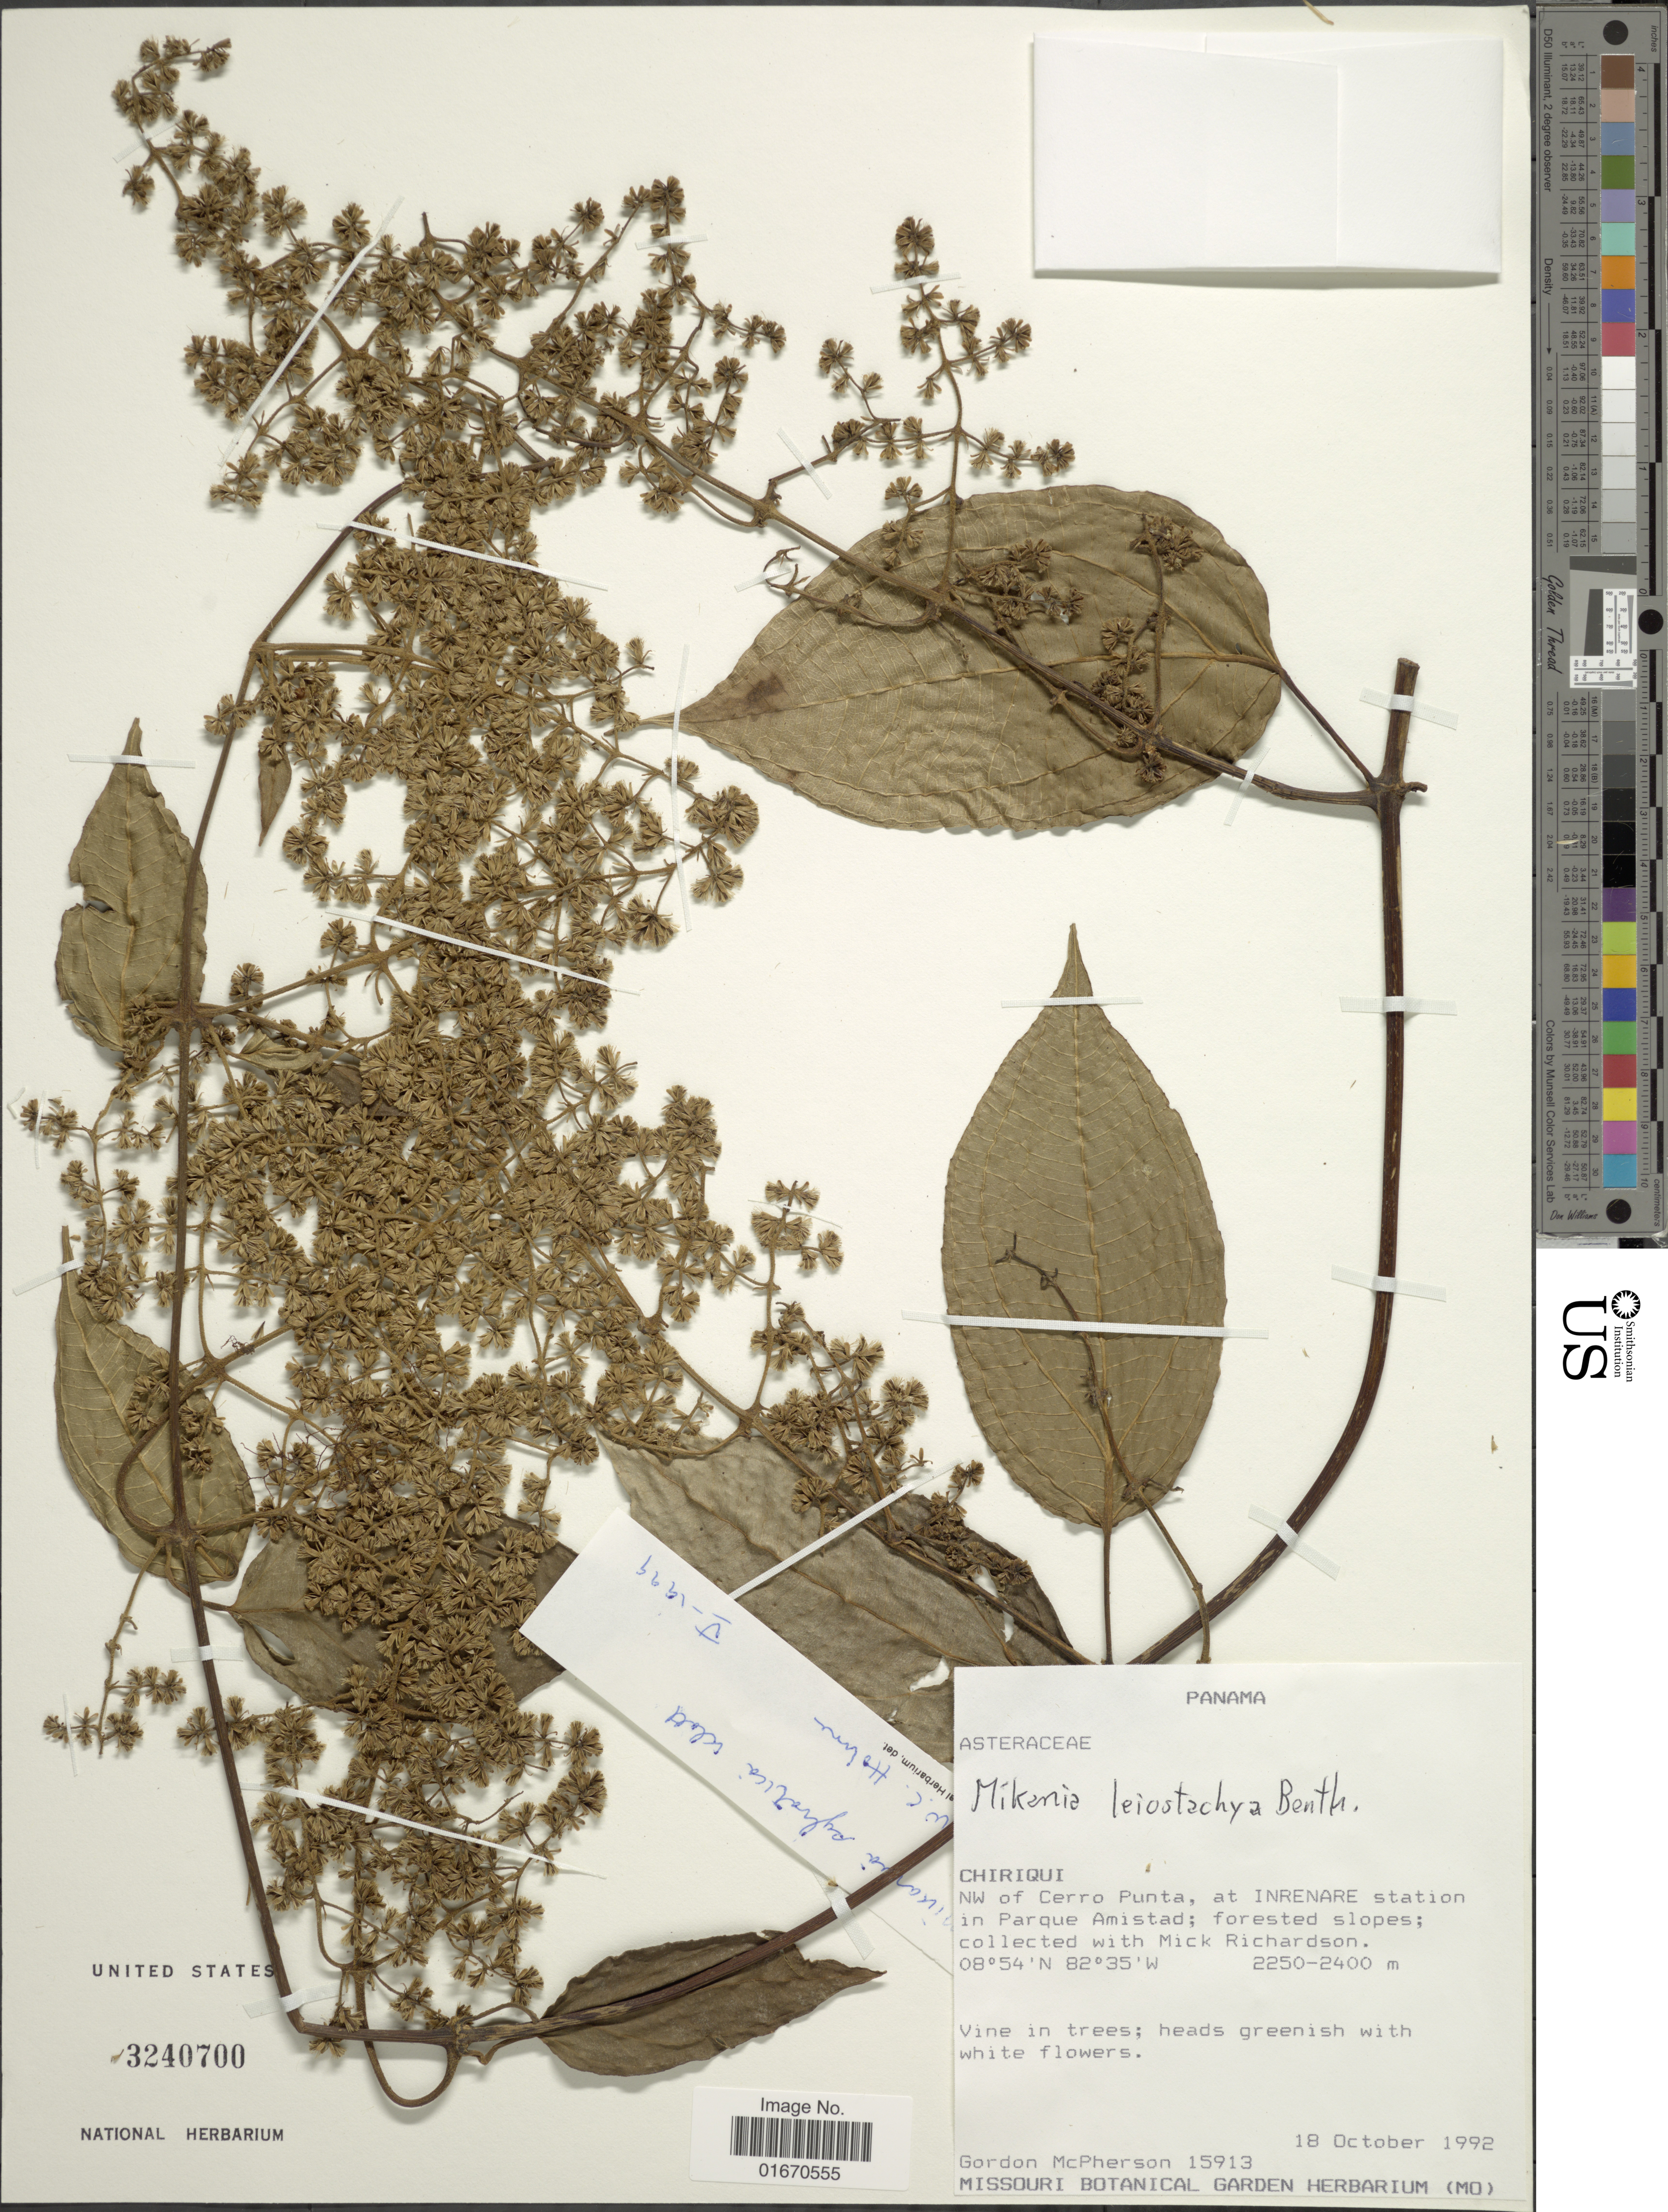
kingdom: Plantae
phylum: Tracheophyta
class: Magnoliopsida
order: Asterales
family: Asteraceae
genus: Mikania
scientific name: Mikania leiostachya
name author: Benth.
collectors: G. D. McPherson & M. Richardson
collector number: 15913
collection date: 1992-10-18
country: Panama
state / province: Chiriqui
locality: NW of Cerro Punta, at Inrenare station in Parque Amistad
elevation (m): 2250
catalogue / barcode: US 3240700